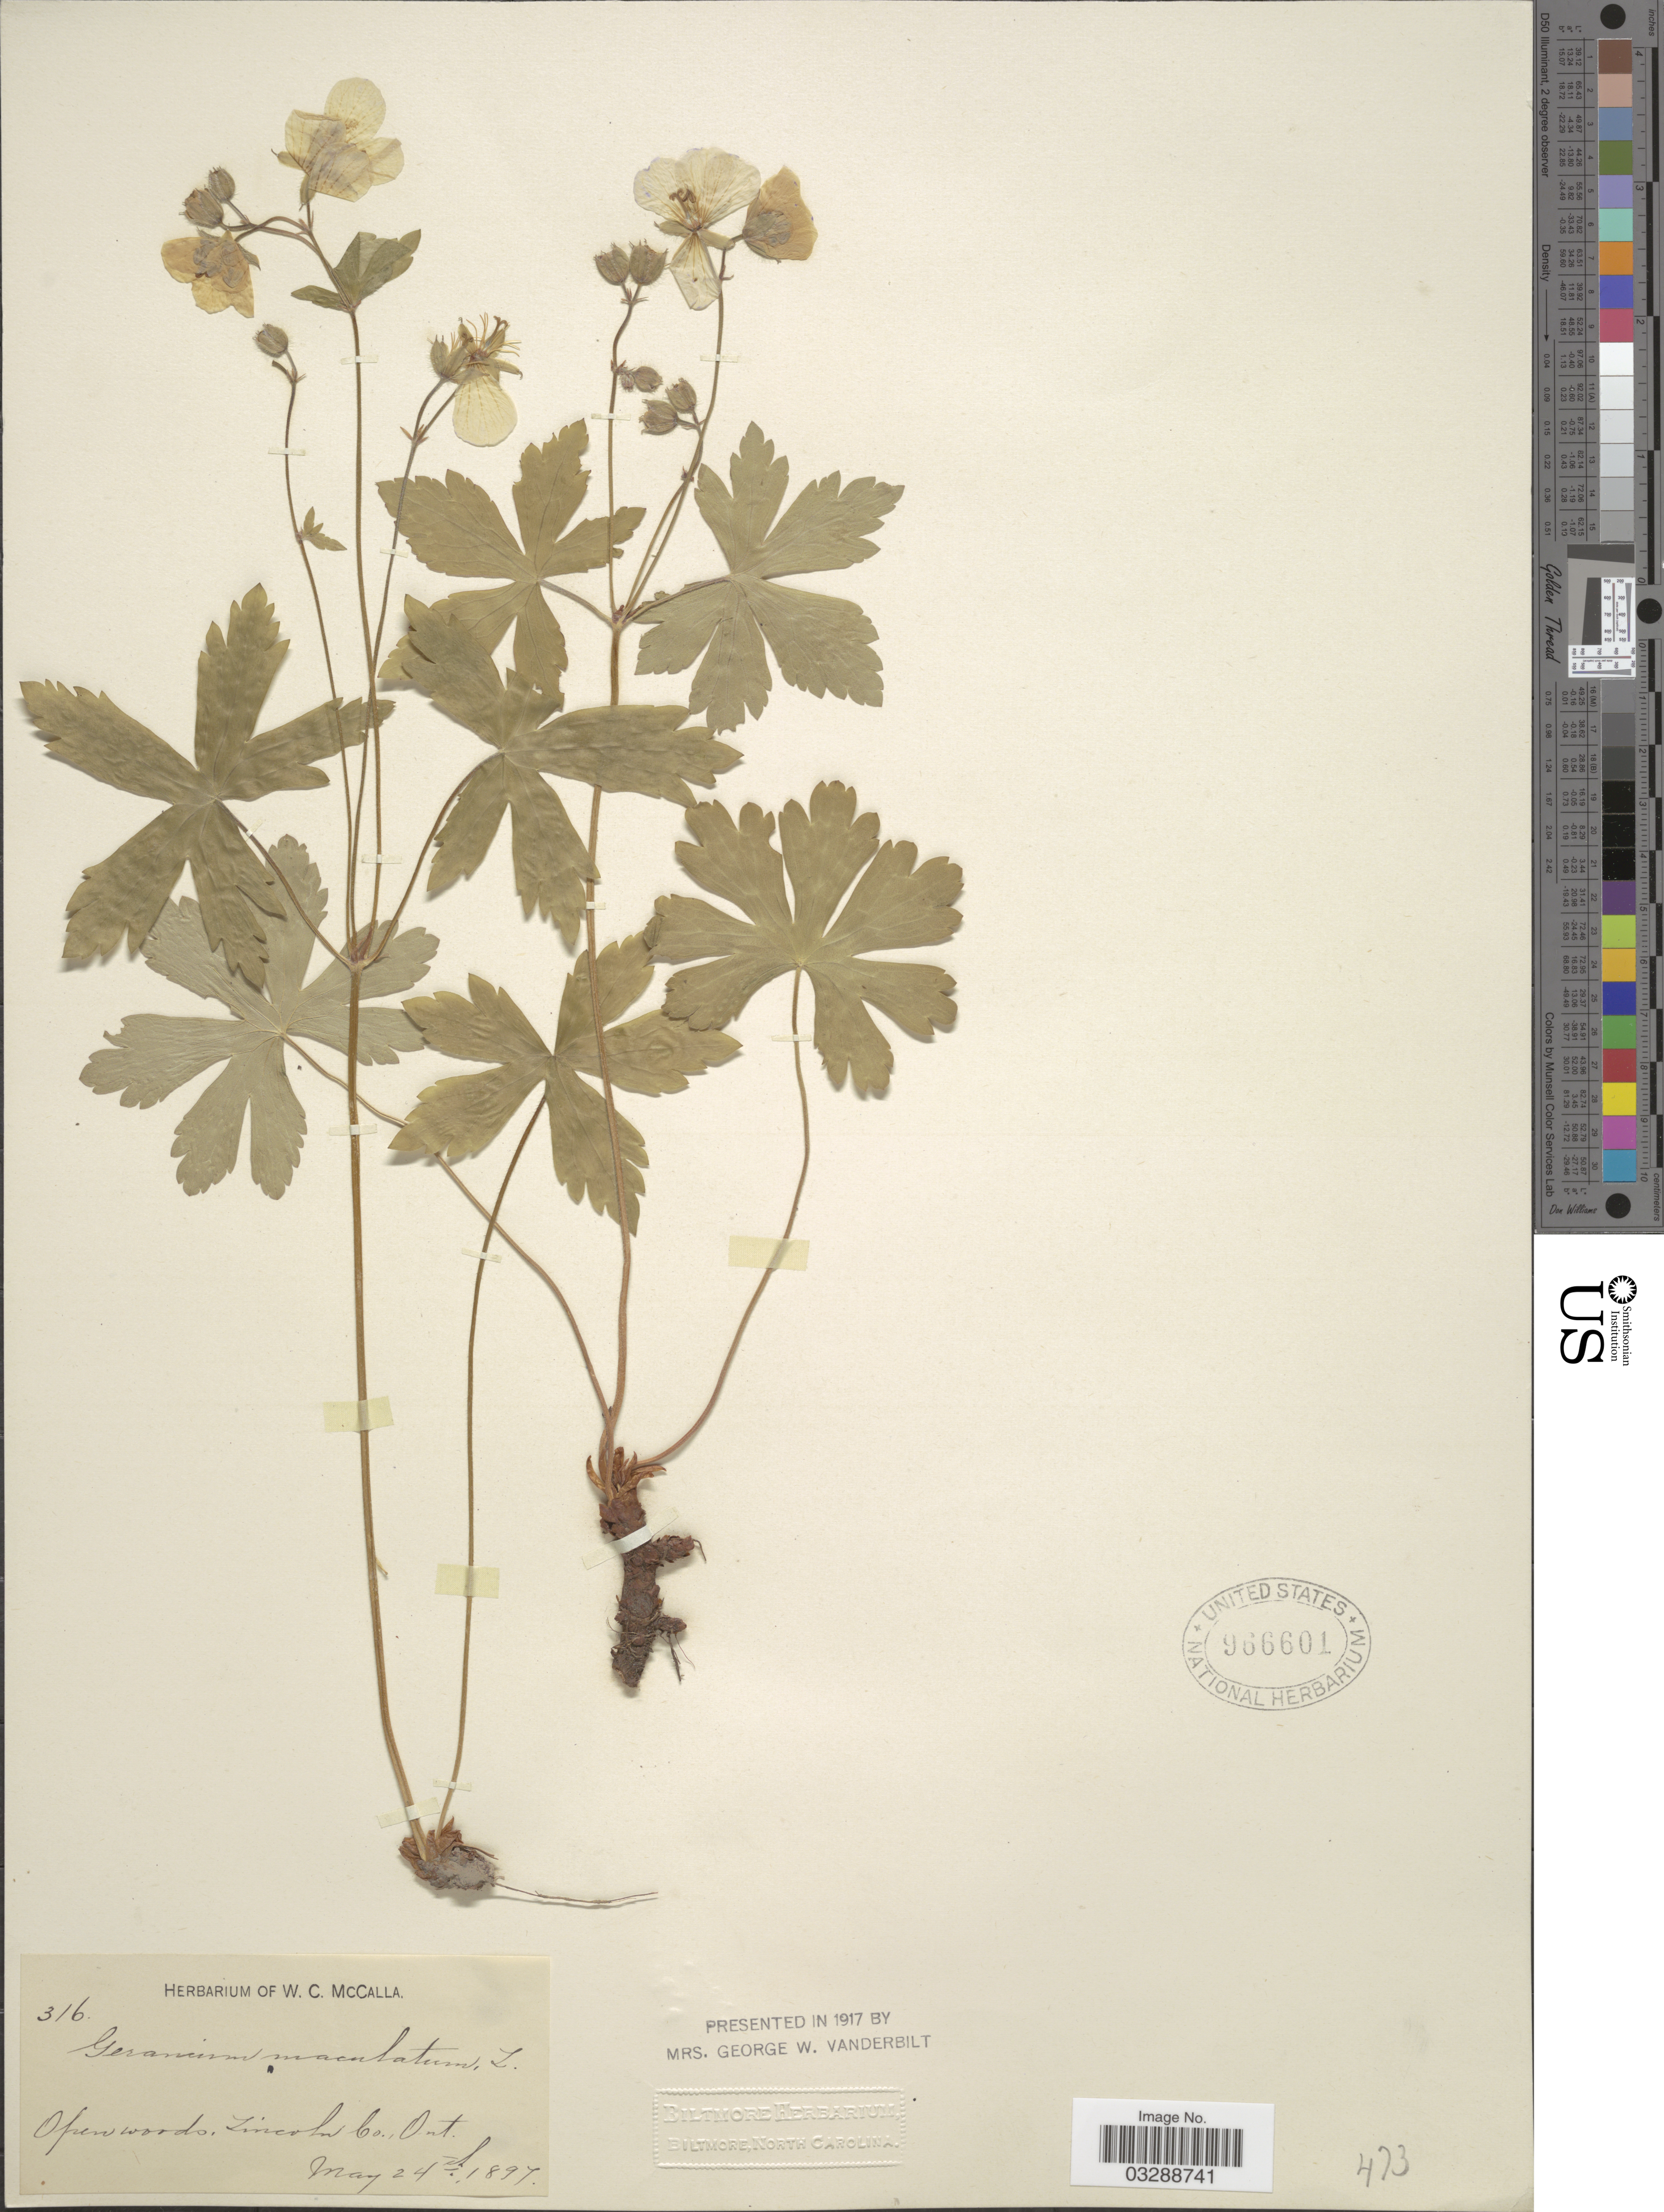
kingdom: Plantae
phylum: Tracheophyta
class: Magnoliopsida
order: Geraniales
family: Geraniaceae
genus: Geranium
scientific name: Geranium maculatum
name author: L.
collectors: ex herb. W. C. McCalla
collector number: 316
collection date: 1897-05-24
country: Canada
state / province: Ontario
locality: Open woods, Lincoln Co.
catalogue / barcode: US 966601